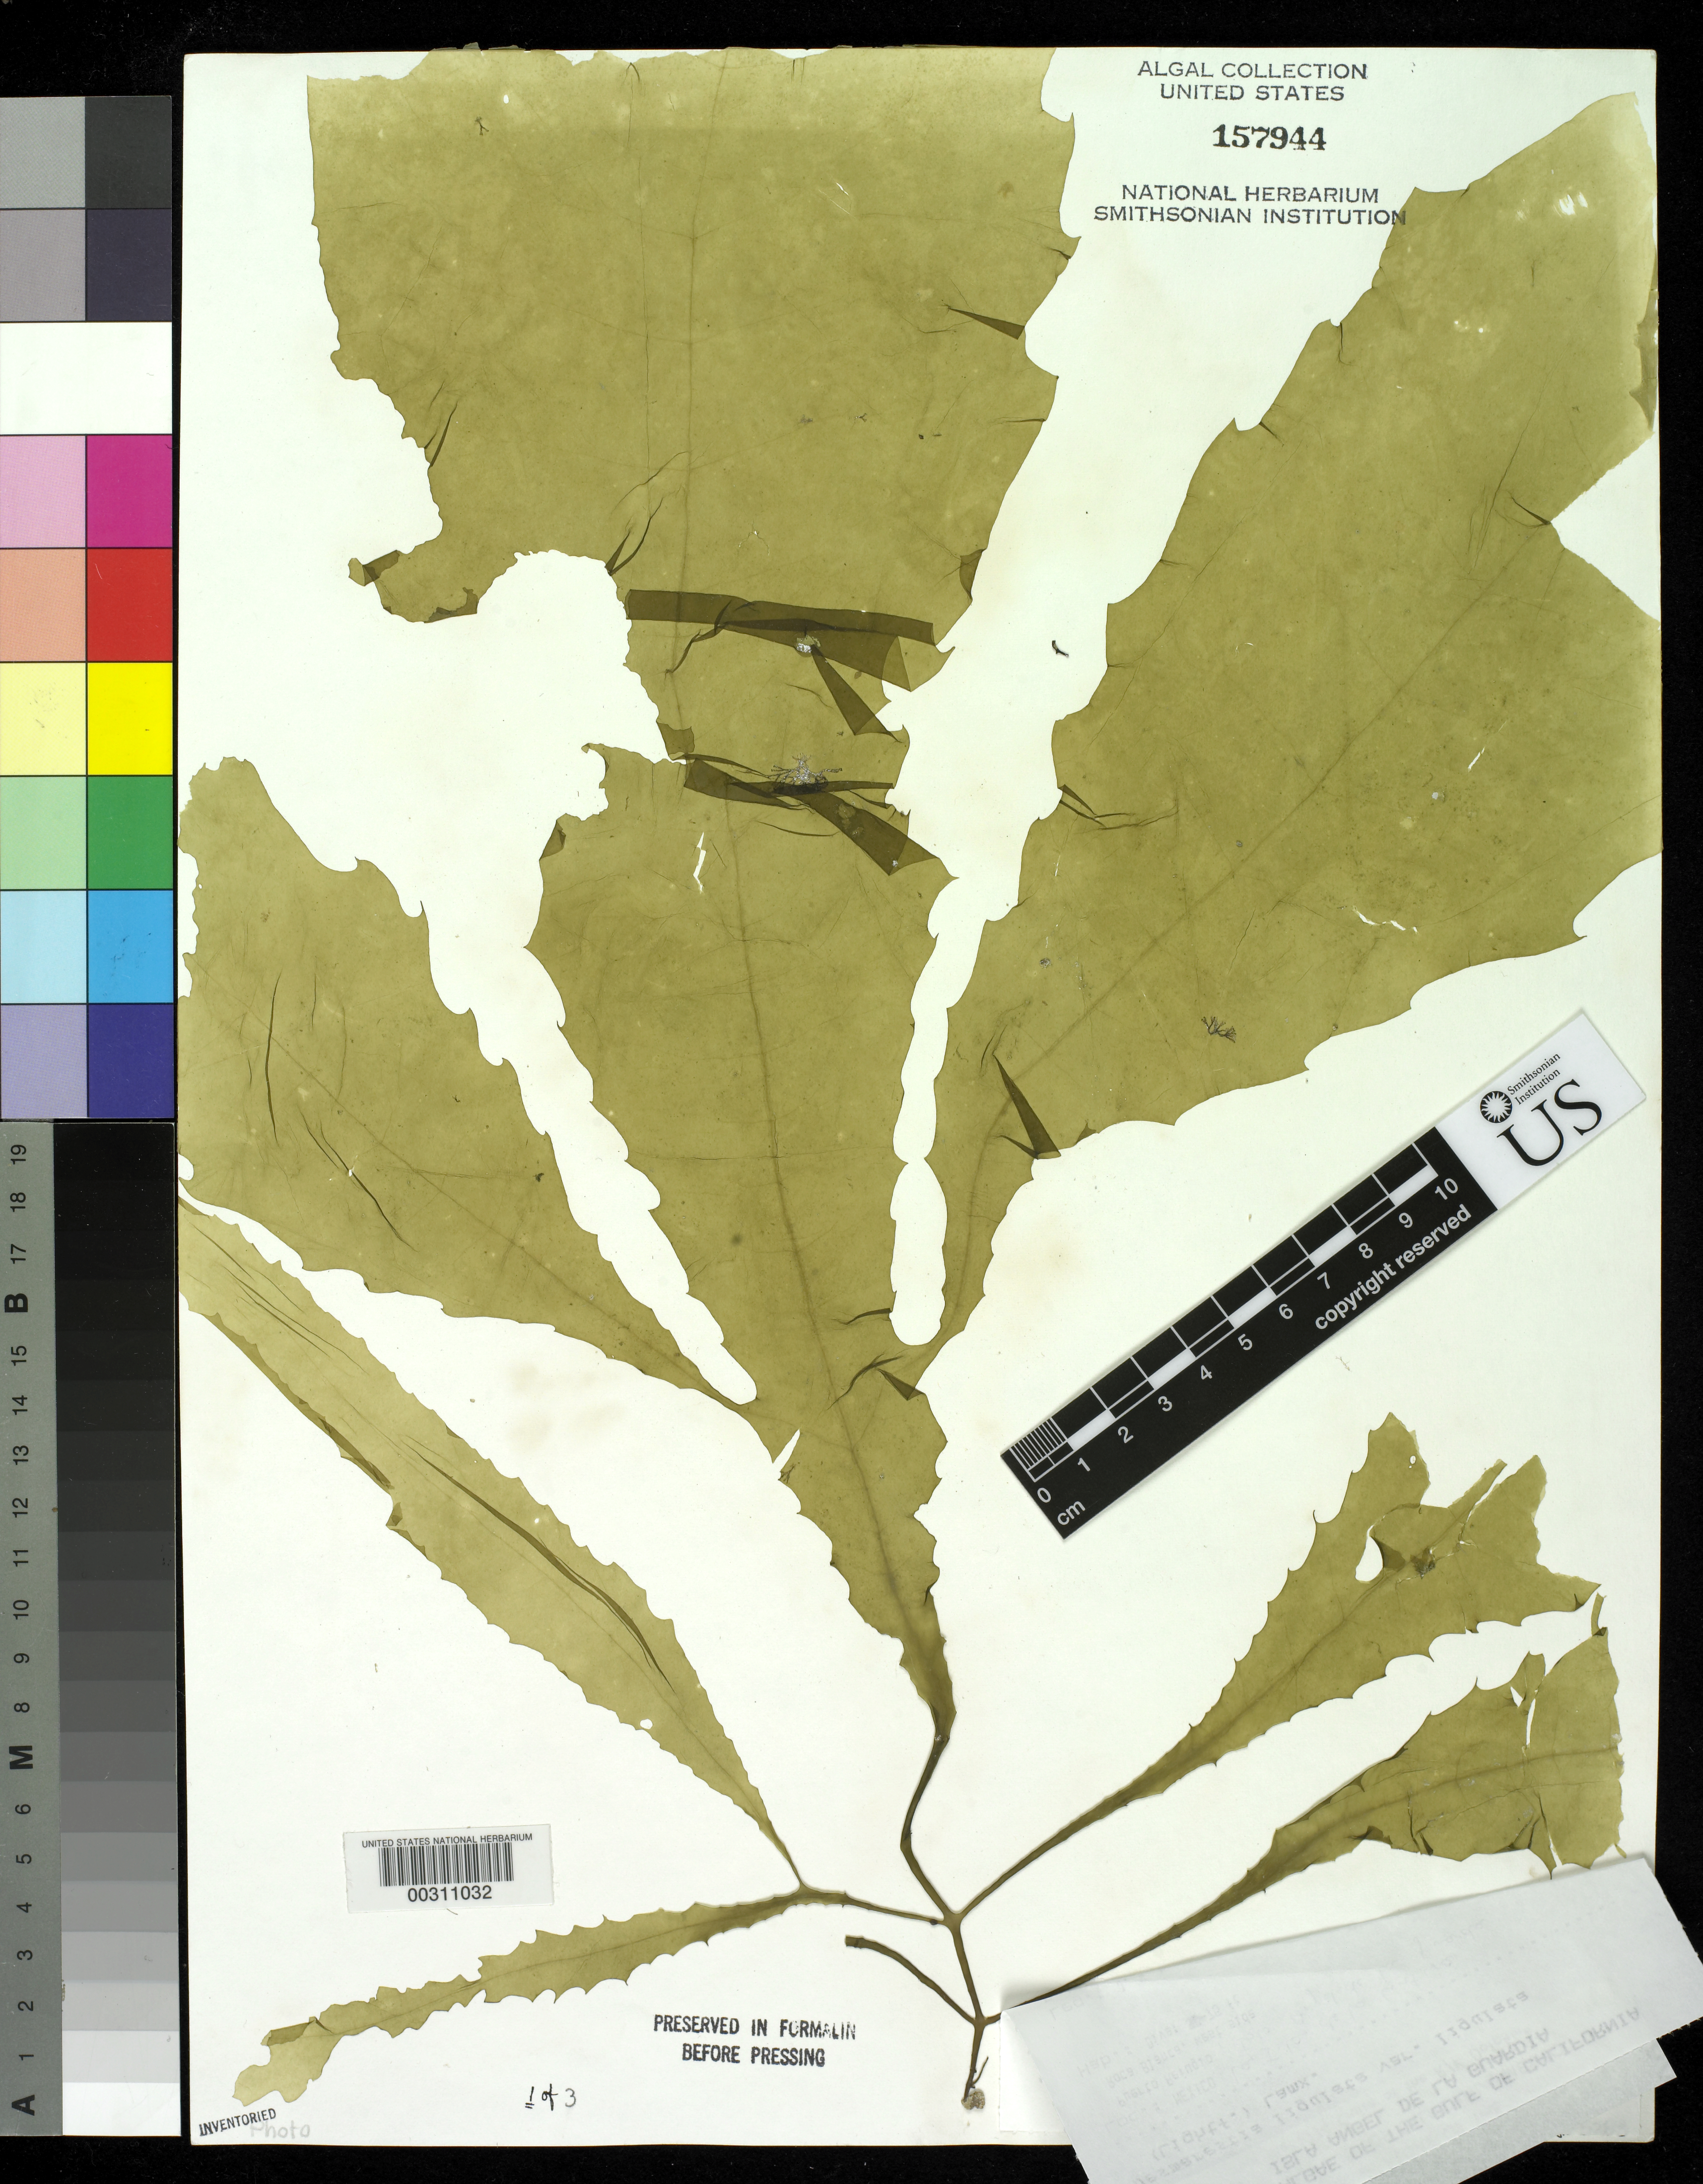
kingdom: Chromista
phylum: Ochrophyta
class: Phaeophyceae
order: Desmarestiales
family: Desmarestiaceae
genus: Desmarestia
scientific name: Desmarestia ligulata var. ligulata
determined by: Norris, James N.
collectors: J. N. Norris, J. Paul & K. Robertson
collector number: JN-5283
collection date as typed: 21 Apr 1974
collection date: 1974-04-21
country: Mexico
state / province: Baja California Norte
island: Isla Angel de la Guarda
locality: Puerto Refugio, Roca Blanca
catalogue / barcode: US 157944